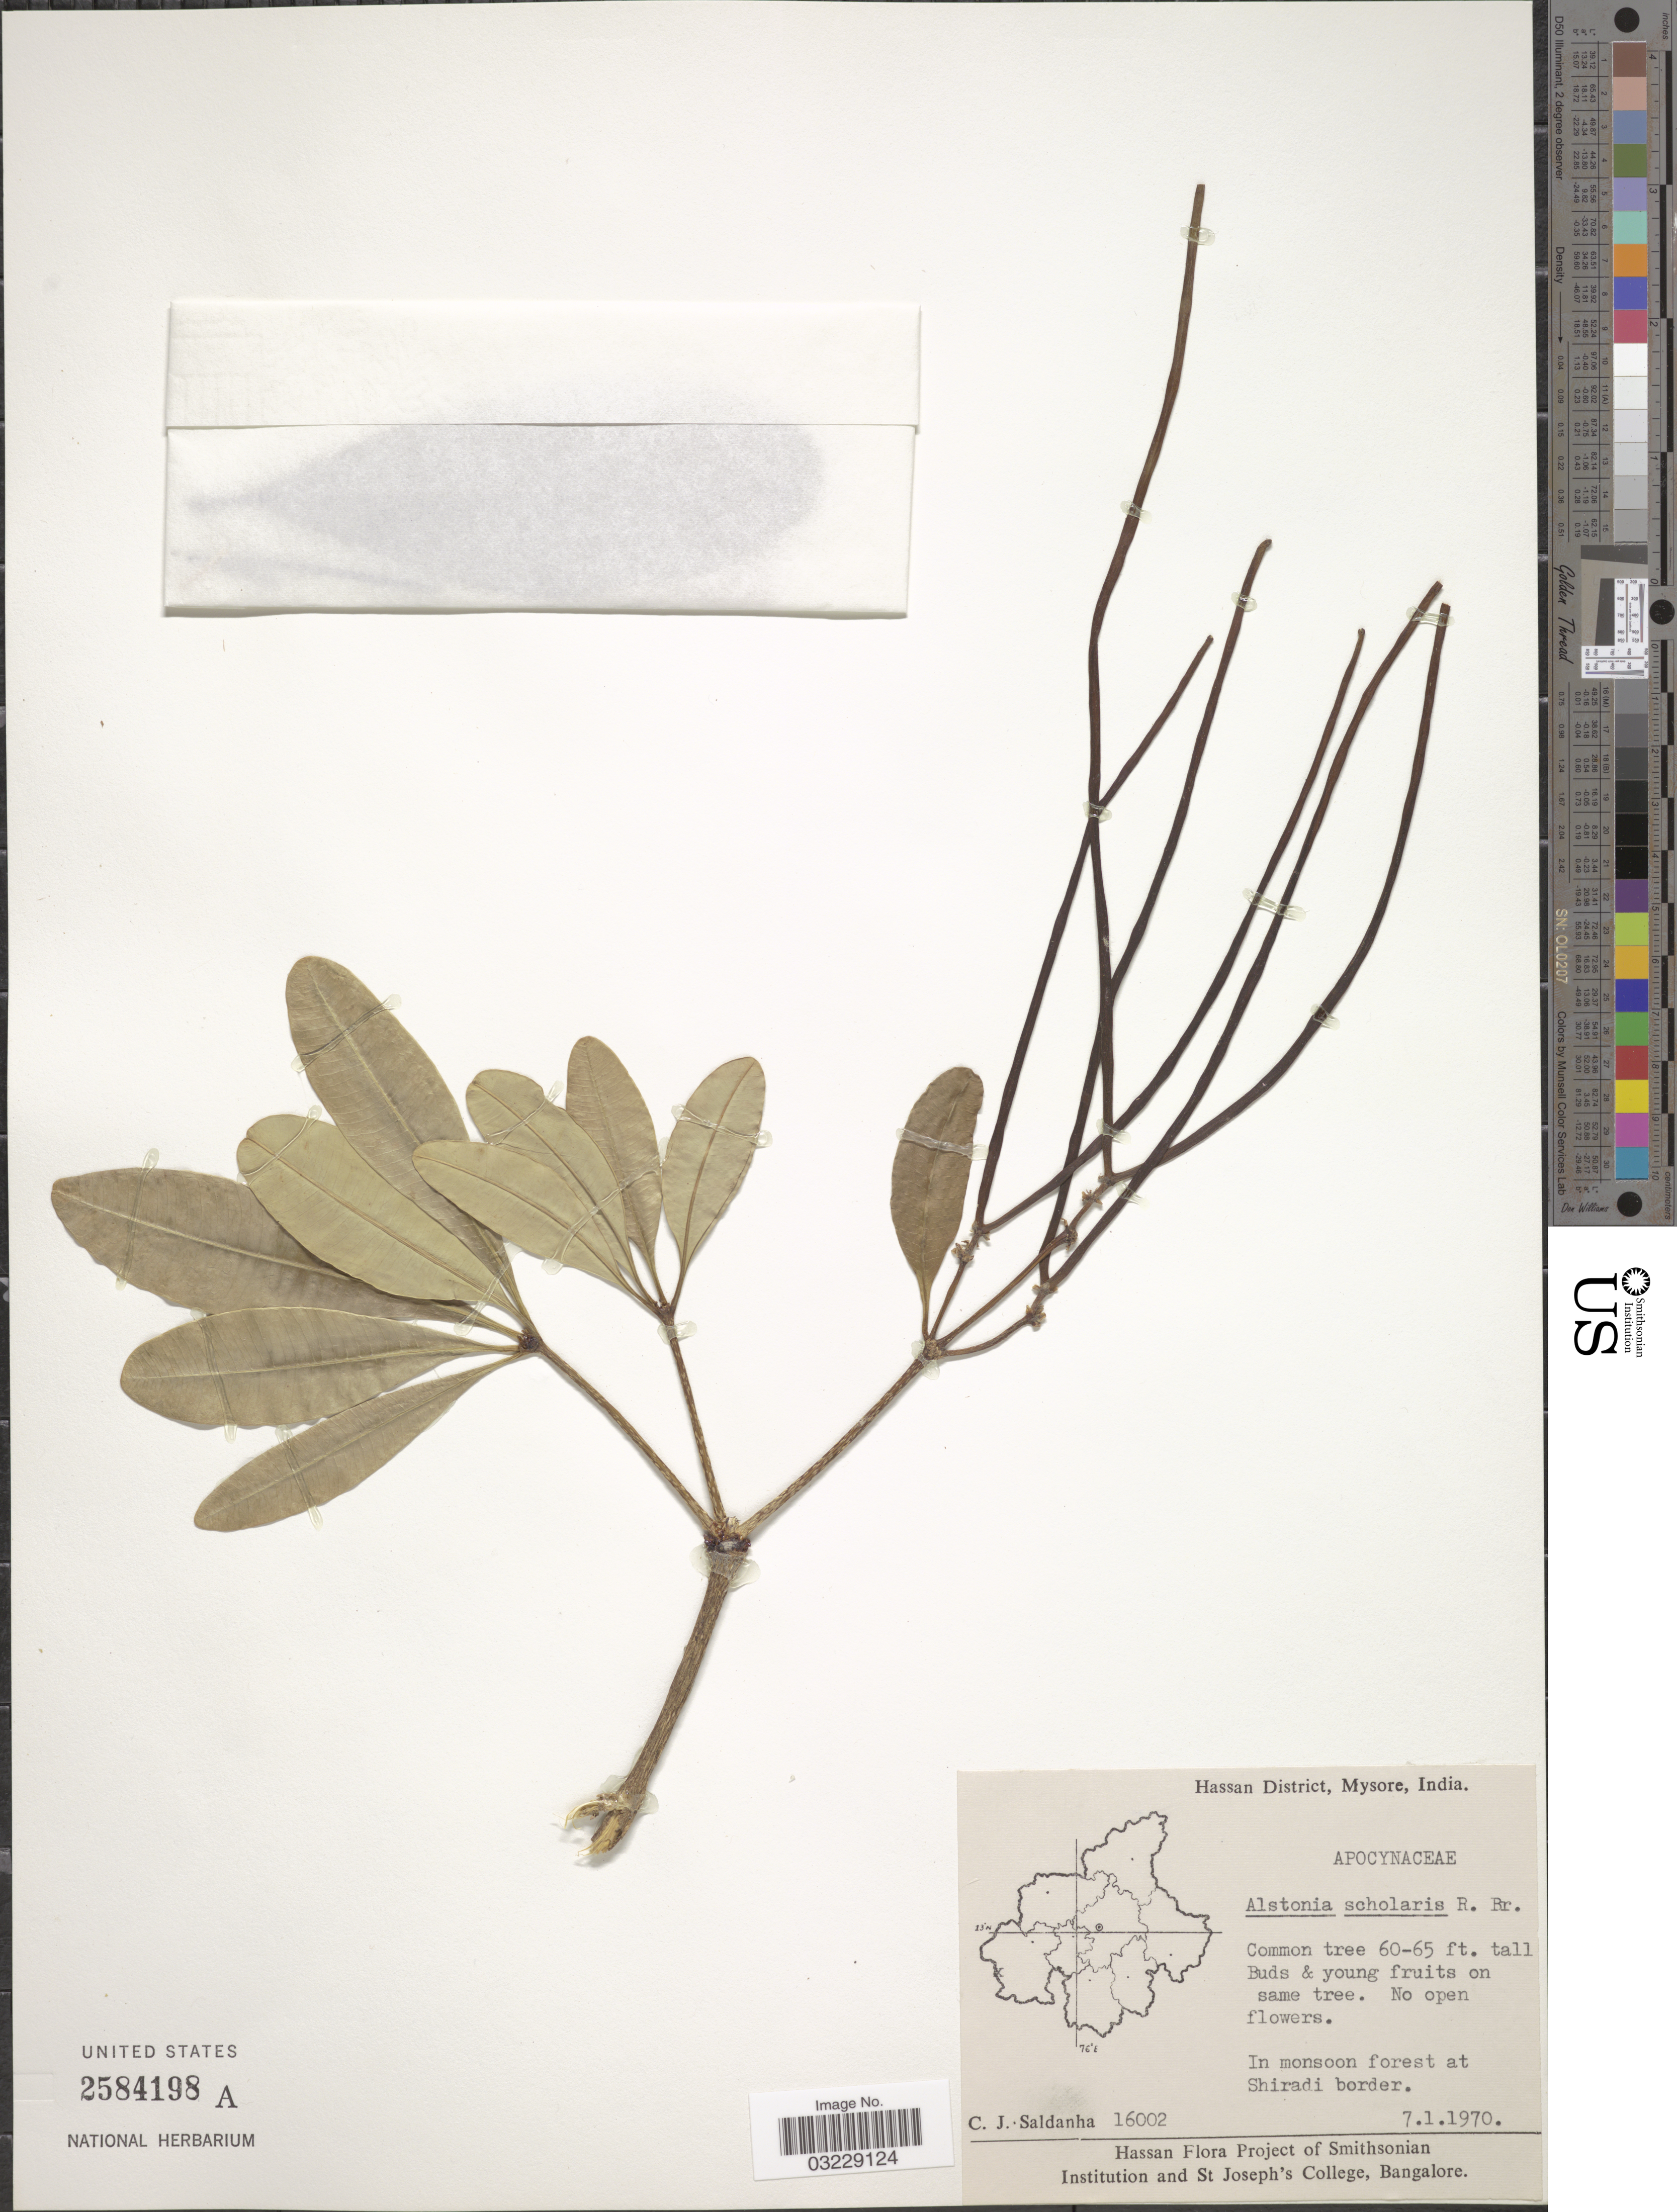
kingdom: Plantae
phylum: Tracheophyta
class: Magnoliopsida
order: Gentianales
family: Apocynaceae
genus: Alstonia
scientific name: Alstonia scholaris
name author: (L.) R. Br.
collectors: C. J. Saldanha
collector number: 16002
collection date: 1970-01-07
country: India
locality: Hassan District, Mysore. In monsoon forest at Shiradi border.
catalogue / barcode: US 2584198A